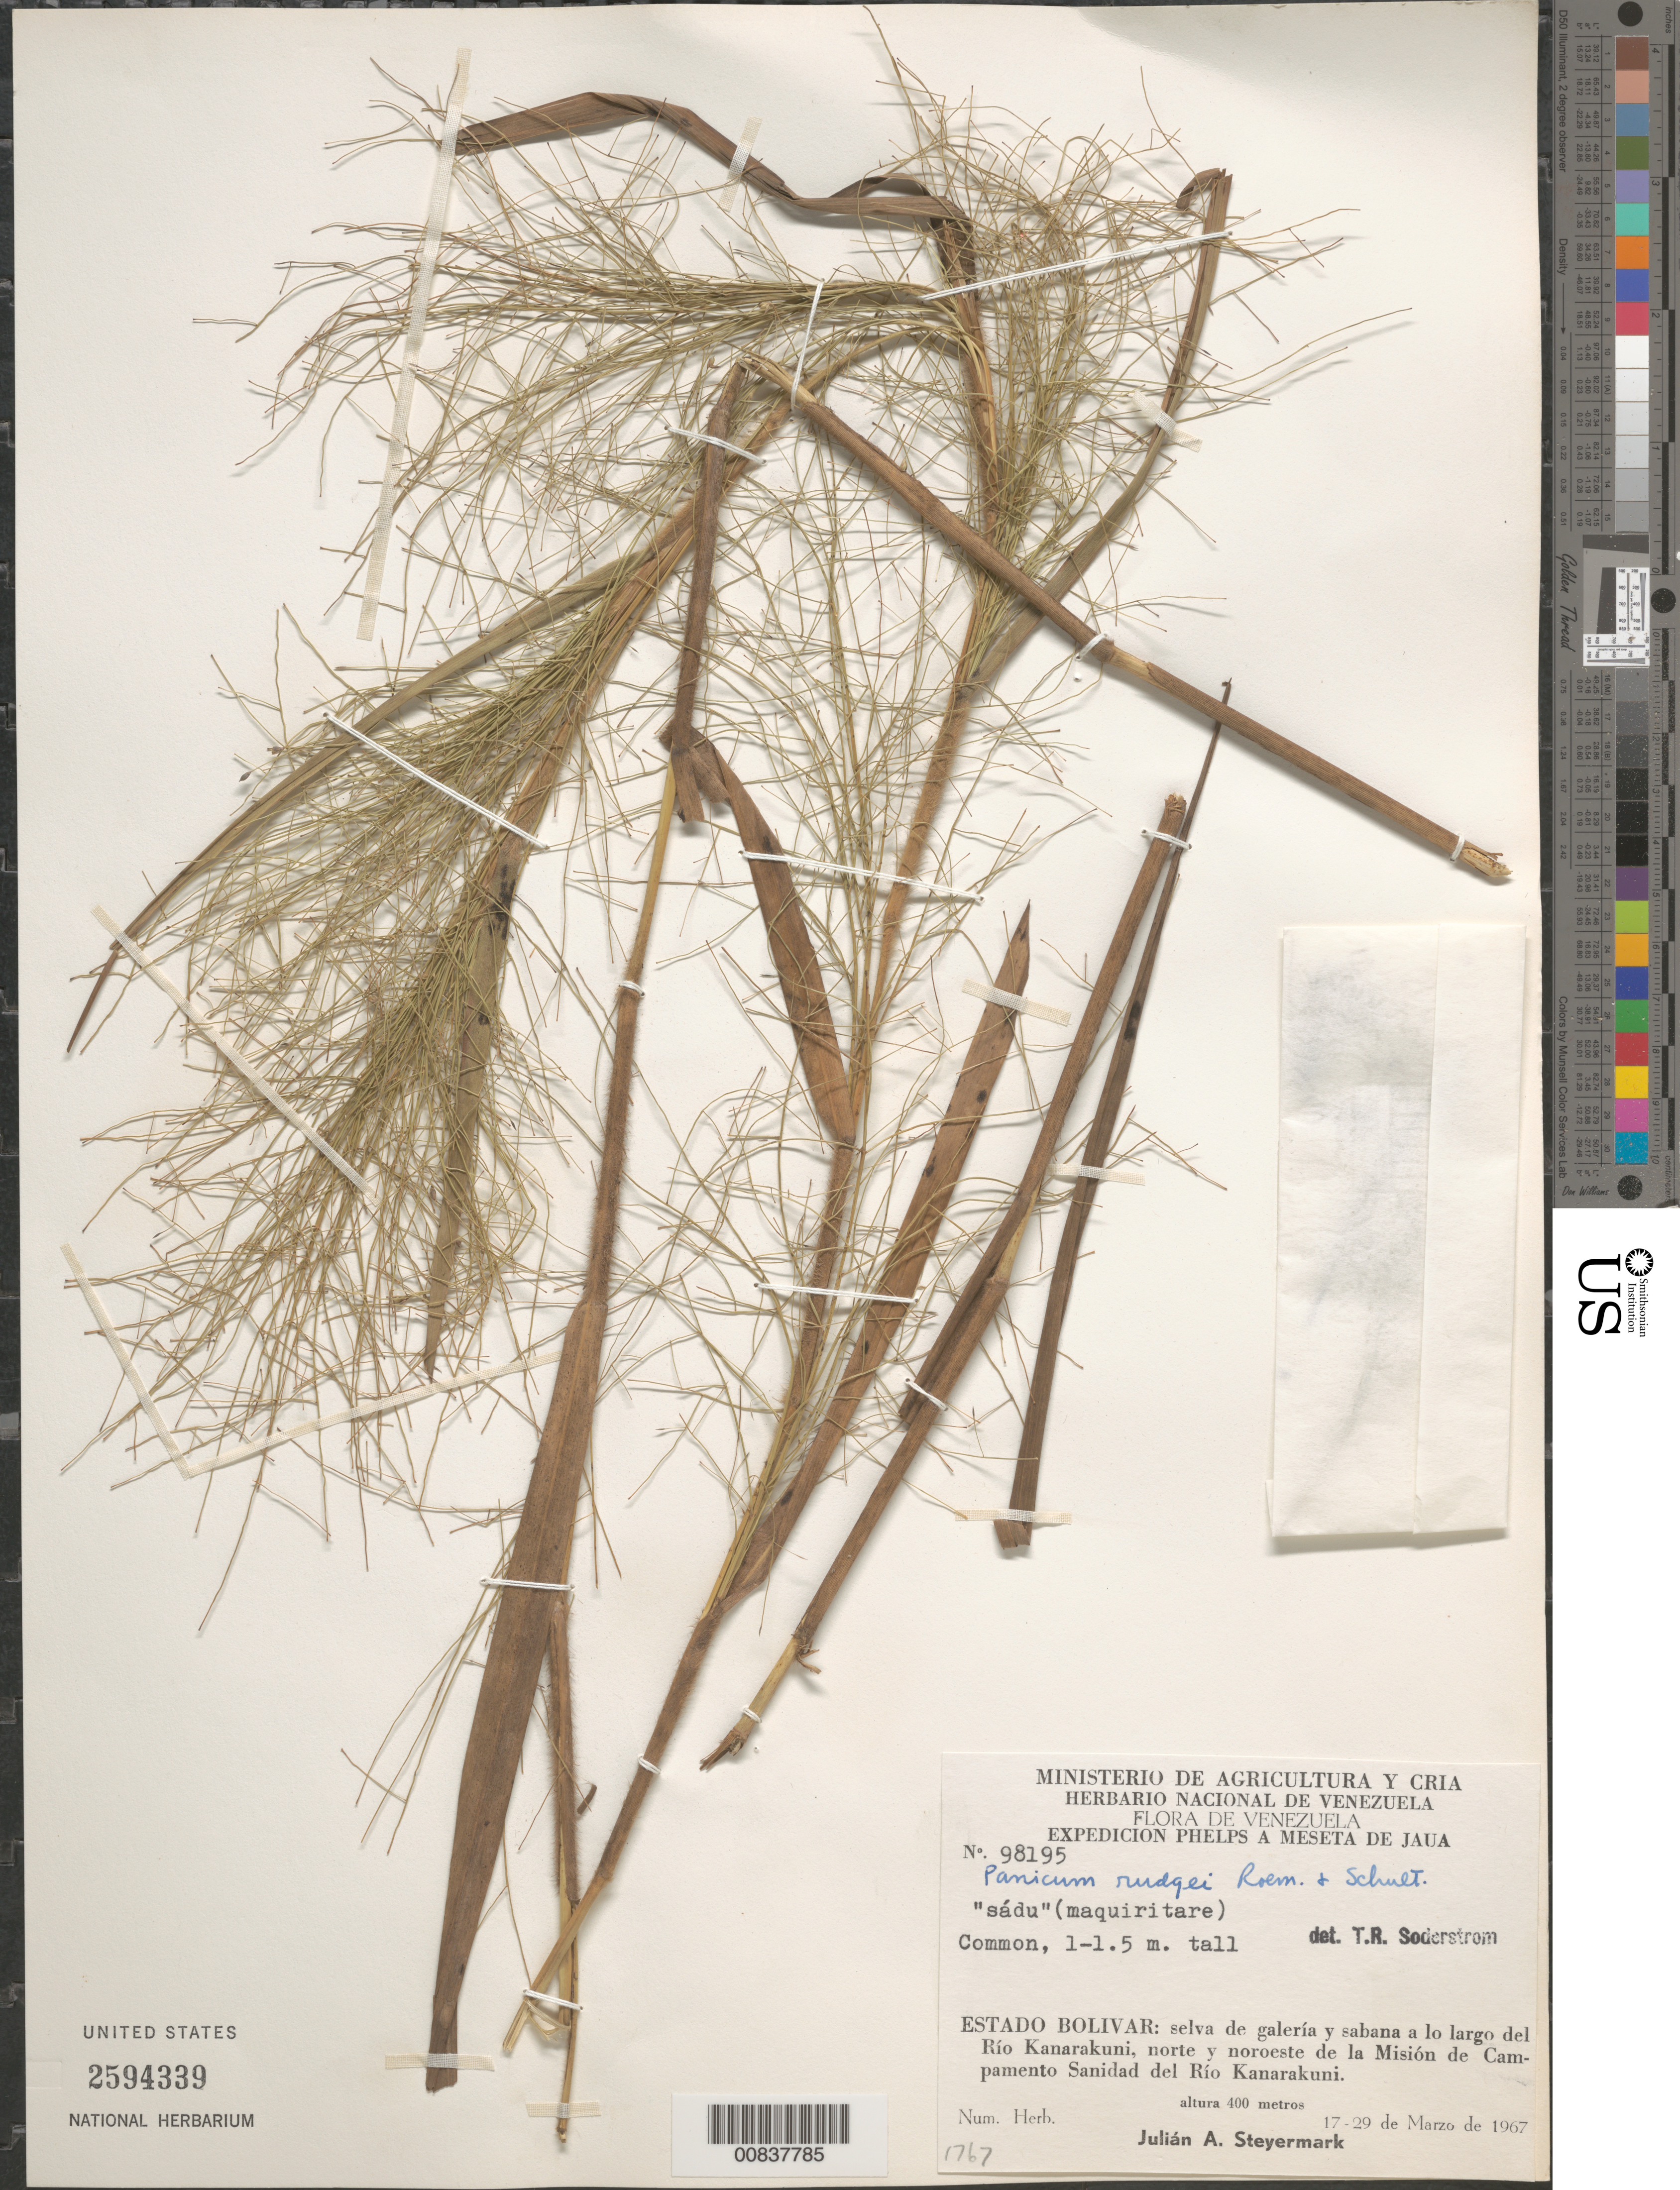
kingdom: Plantae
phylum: Tracheophyta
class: Liliopsida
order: Poales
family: Poaceae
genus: Panicum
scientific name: Panicum rudgei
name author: Roem. & Schult.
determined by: Soderstrom, T. R.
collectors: J. Steyermark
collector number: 98195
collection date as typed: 17-Mar-67 to 29-Mar-67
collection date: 1967-03-17/1967-03-29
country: Venezuela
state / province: Bolívar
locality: Río Kanarakuni, N and NW of Mision de Campamento Sanidad del Río Kanarakuni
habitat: Gallery forest and savanna along river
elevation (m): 400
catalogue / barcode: US 2594339